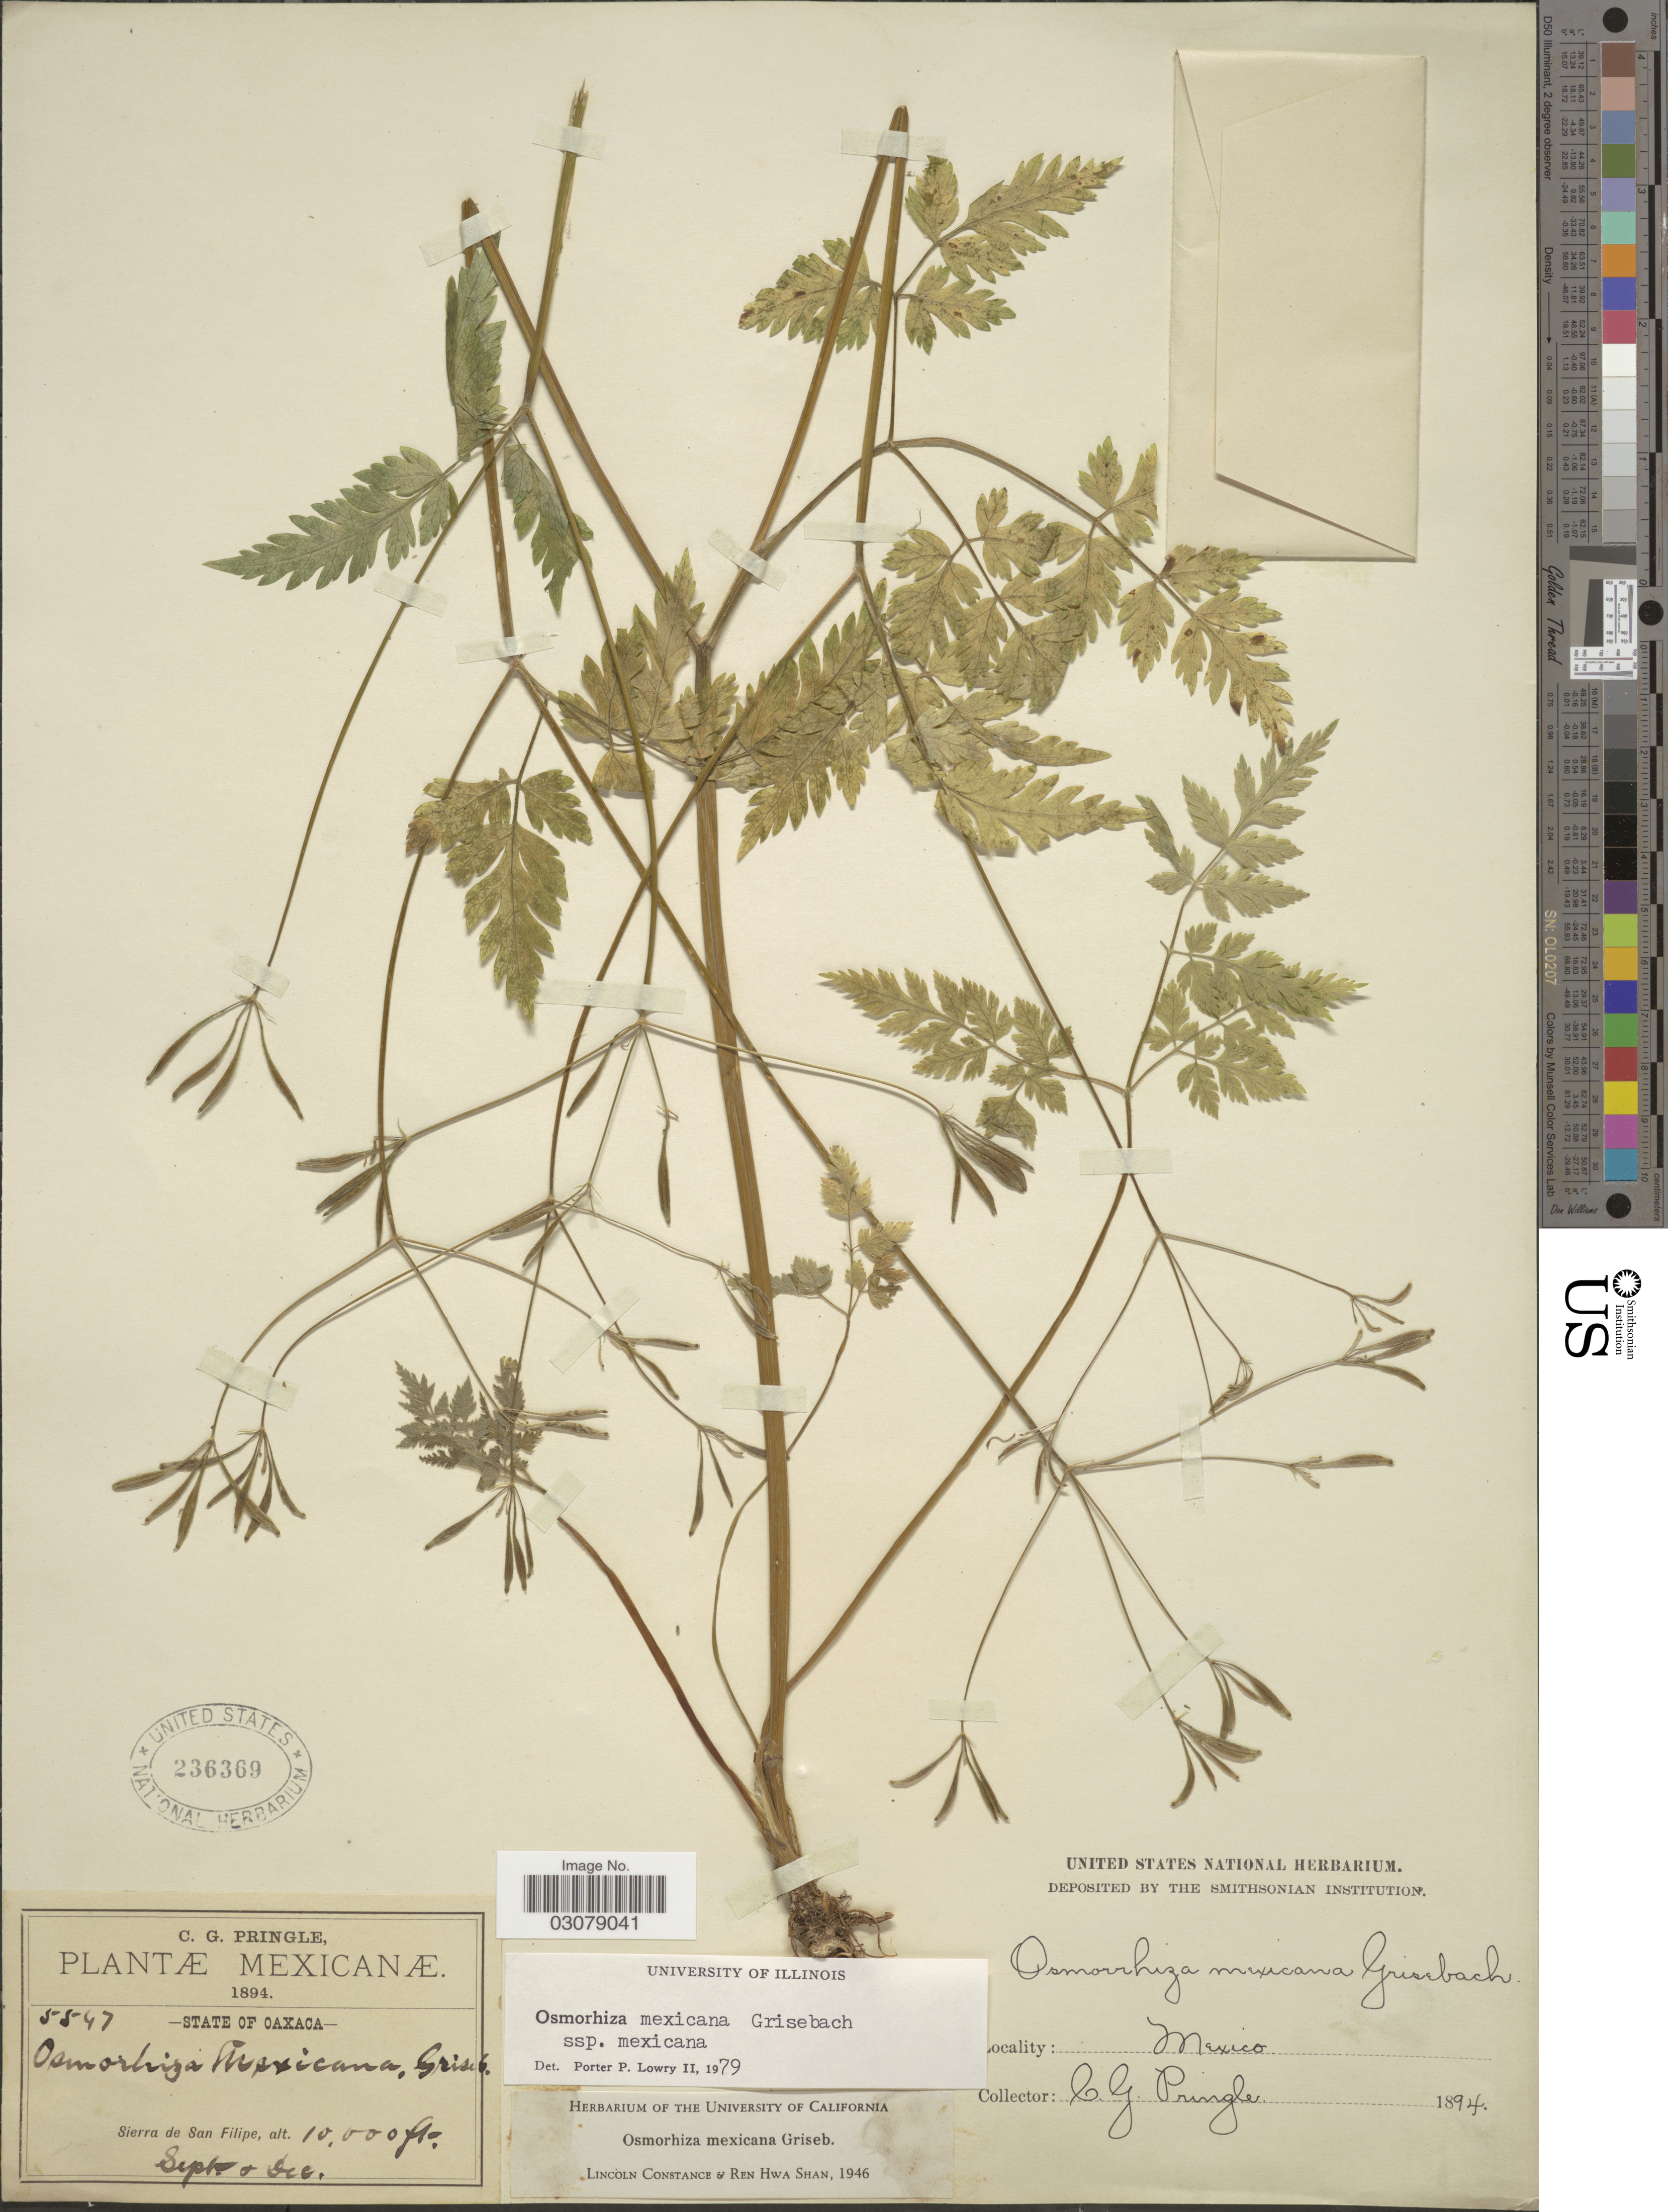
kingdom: Plantae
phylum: Tracheophyta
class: Magnoliopsida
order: Apiales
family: Apiaceae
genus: Osmorhiza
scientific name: Osmorhiza mexicana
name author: Griseb.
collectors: C. G. Pringle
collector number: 5547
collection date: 1894-09/1894-12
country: Mexico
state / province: Oaxaca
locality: Sierra de San Felipe.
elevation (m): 3048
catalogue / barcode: US 236369